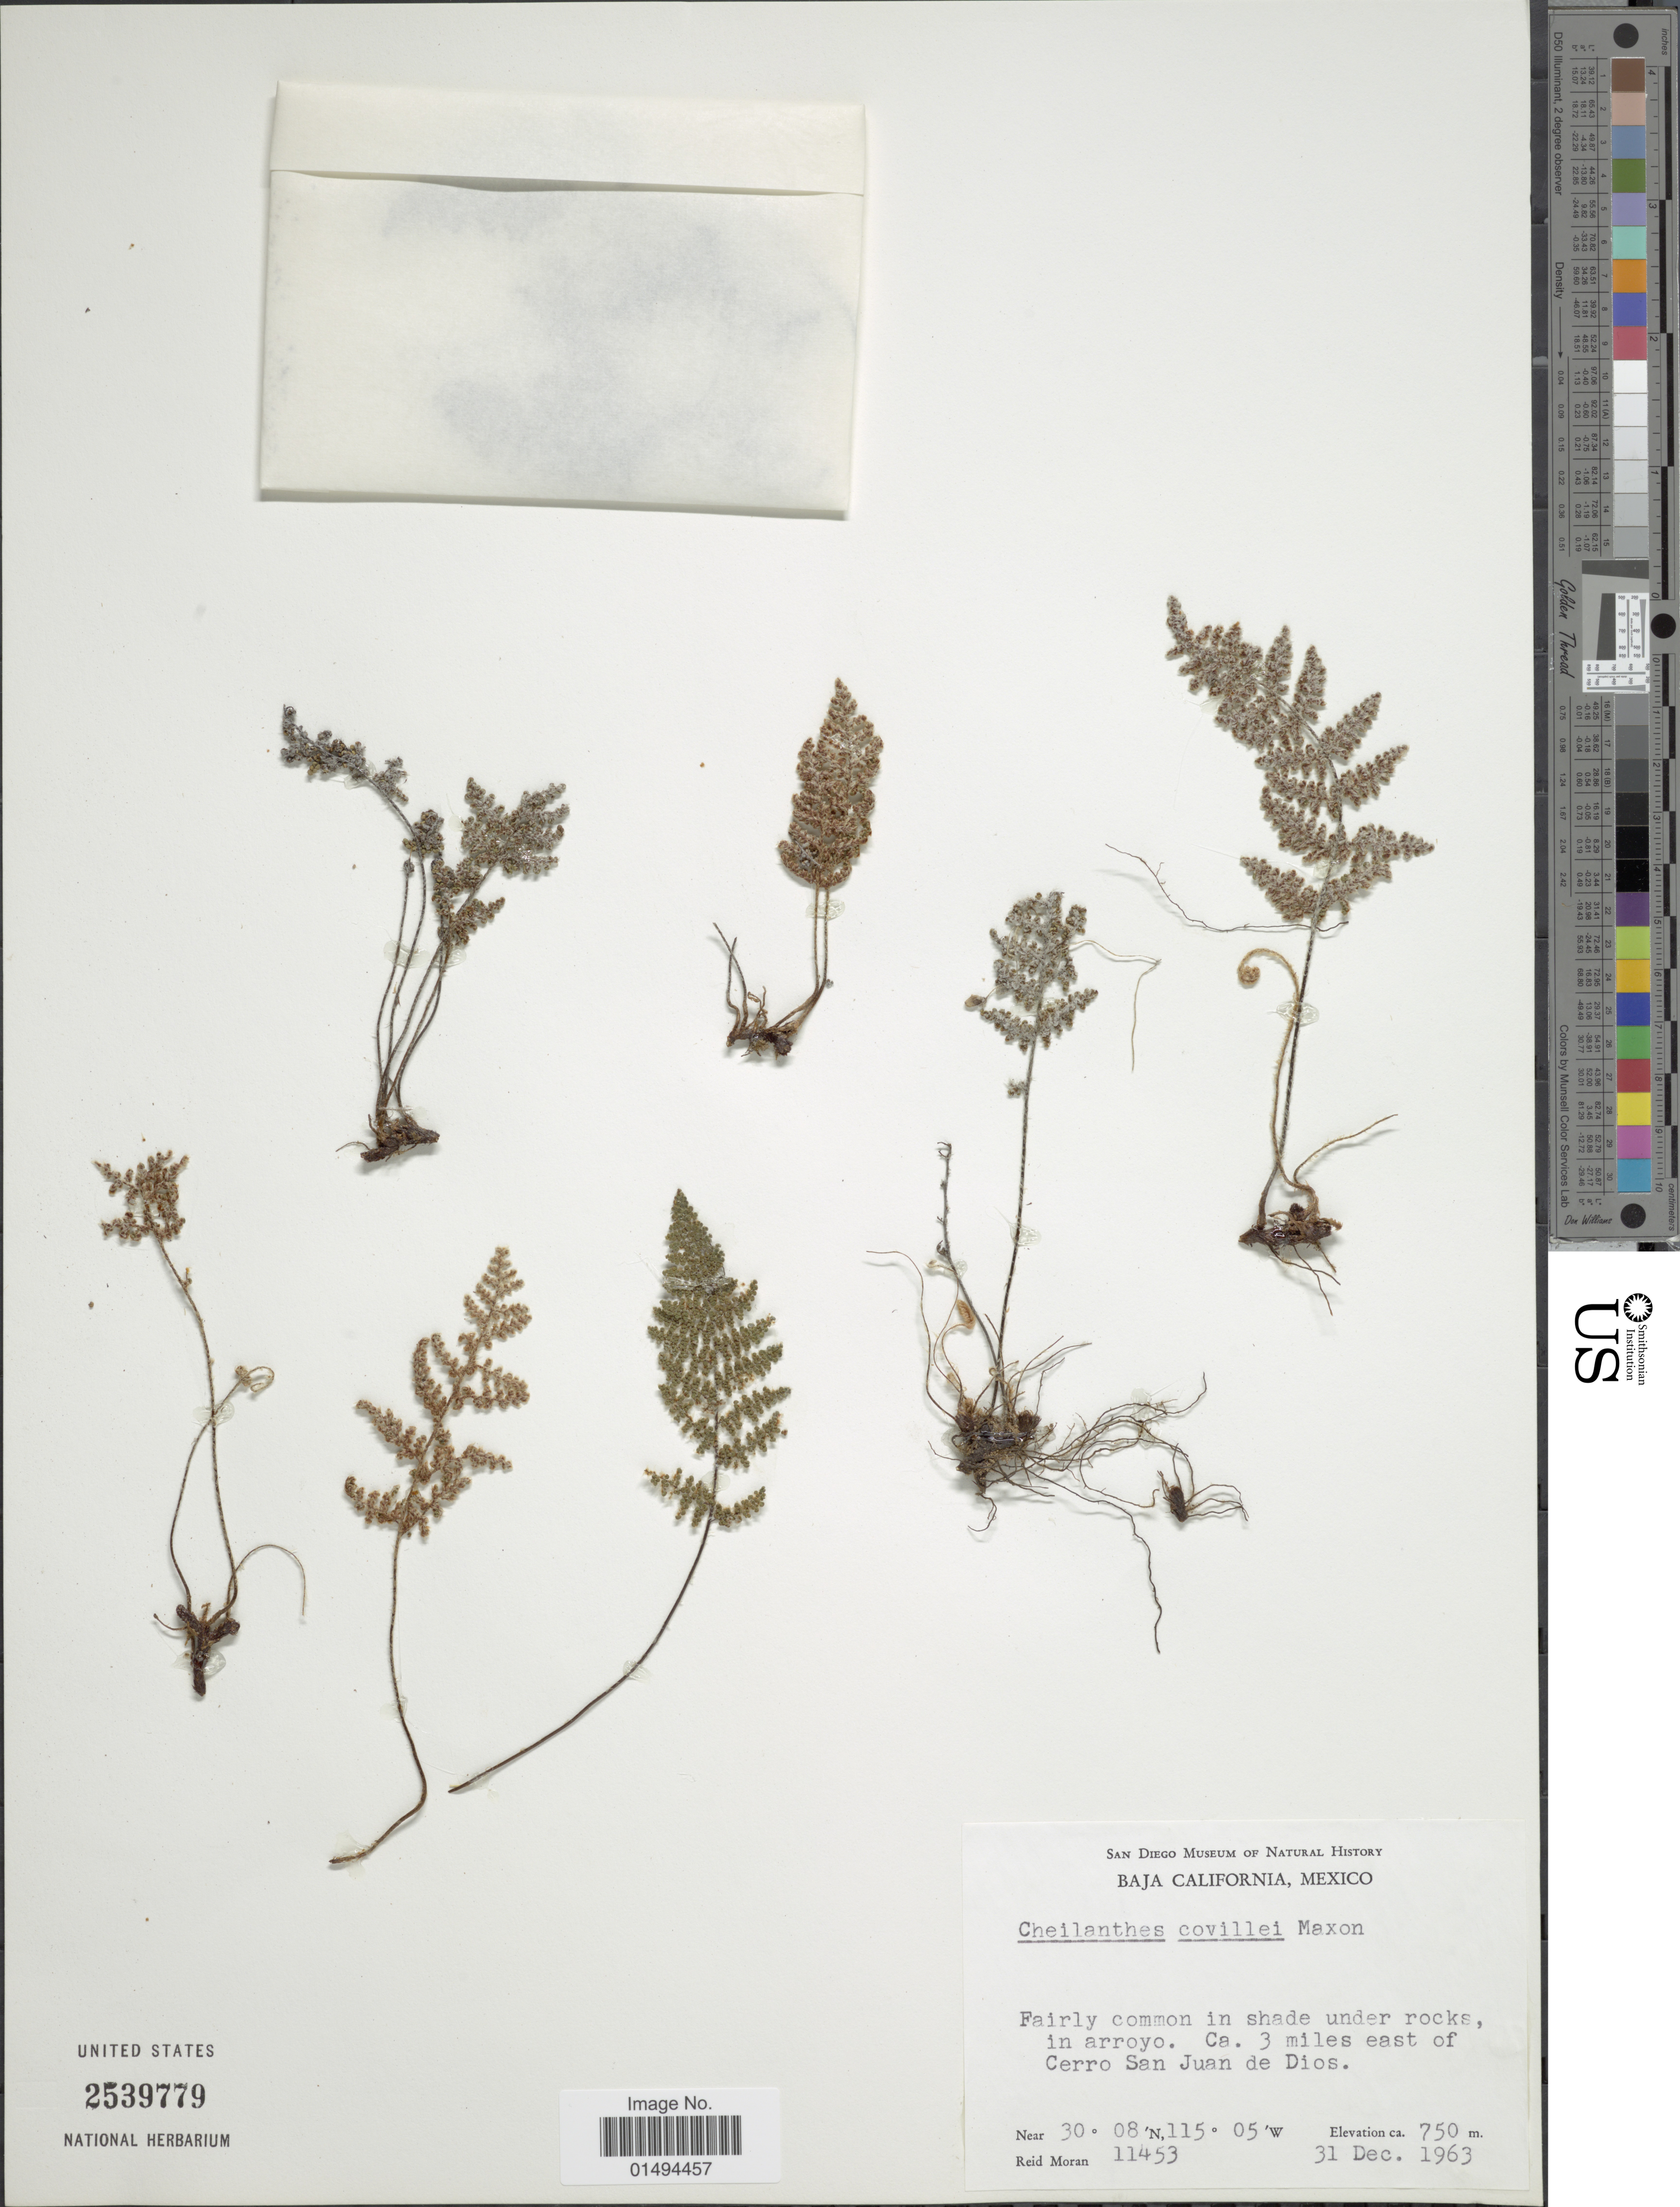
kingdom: Plantae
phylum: Tracheophyta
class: Polypodiopsida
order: Polypodiales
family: Pteridaceae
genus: Myriopteris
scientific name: Myriopteris covillei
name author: (Maxon) Á. Löve & D. Löve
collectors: R. V. Moran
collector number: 11453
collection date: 1963-12-31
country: Mexico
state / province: Baja California Norte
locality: In arroyo. Ca. 3 miles east of Cerro San Juan de Dios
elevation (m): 750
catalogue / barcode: US 2539779